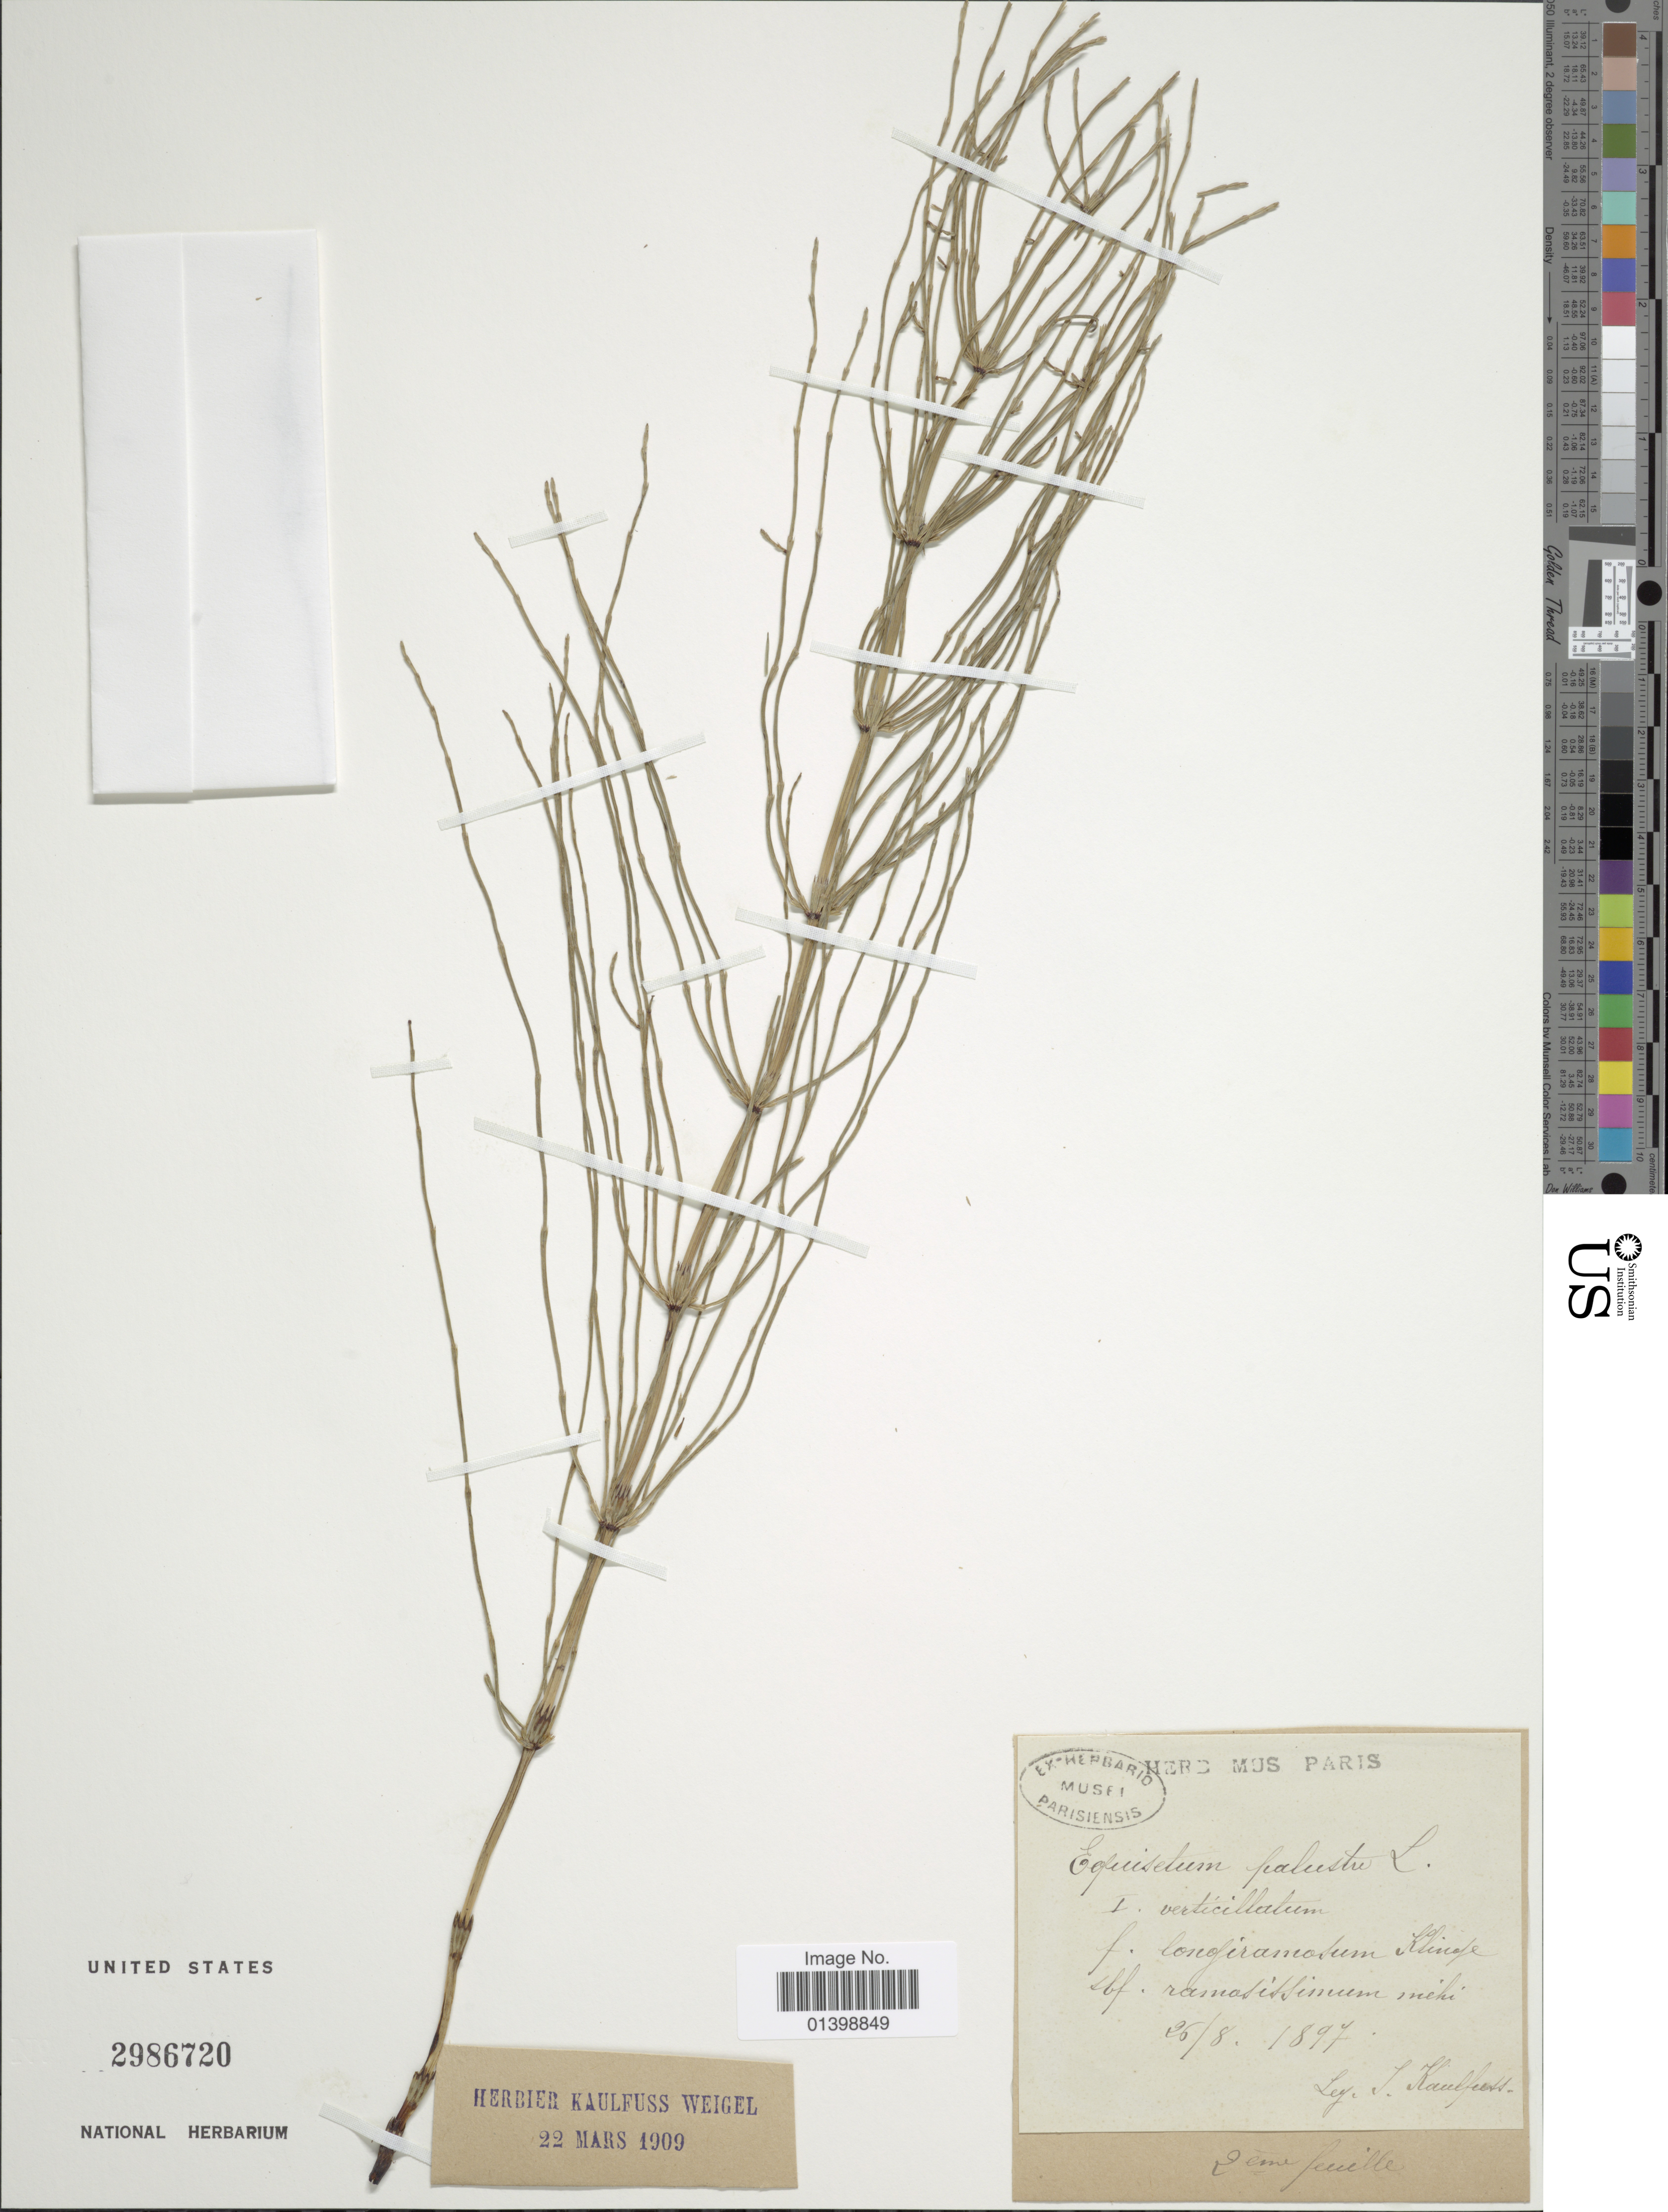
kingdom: Plantae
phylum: Tracheophyta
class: Polypodiopsida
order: Equisetales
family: Equisetaceae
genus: Equisetum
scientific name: Equisetum palustre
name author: L.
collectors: J. S. Kaulfuss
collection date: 1897-08-26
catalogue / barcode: US 2986720